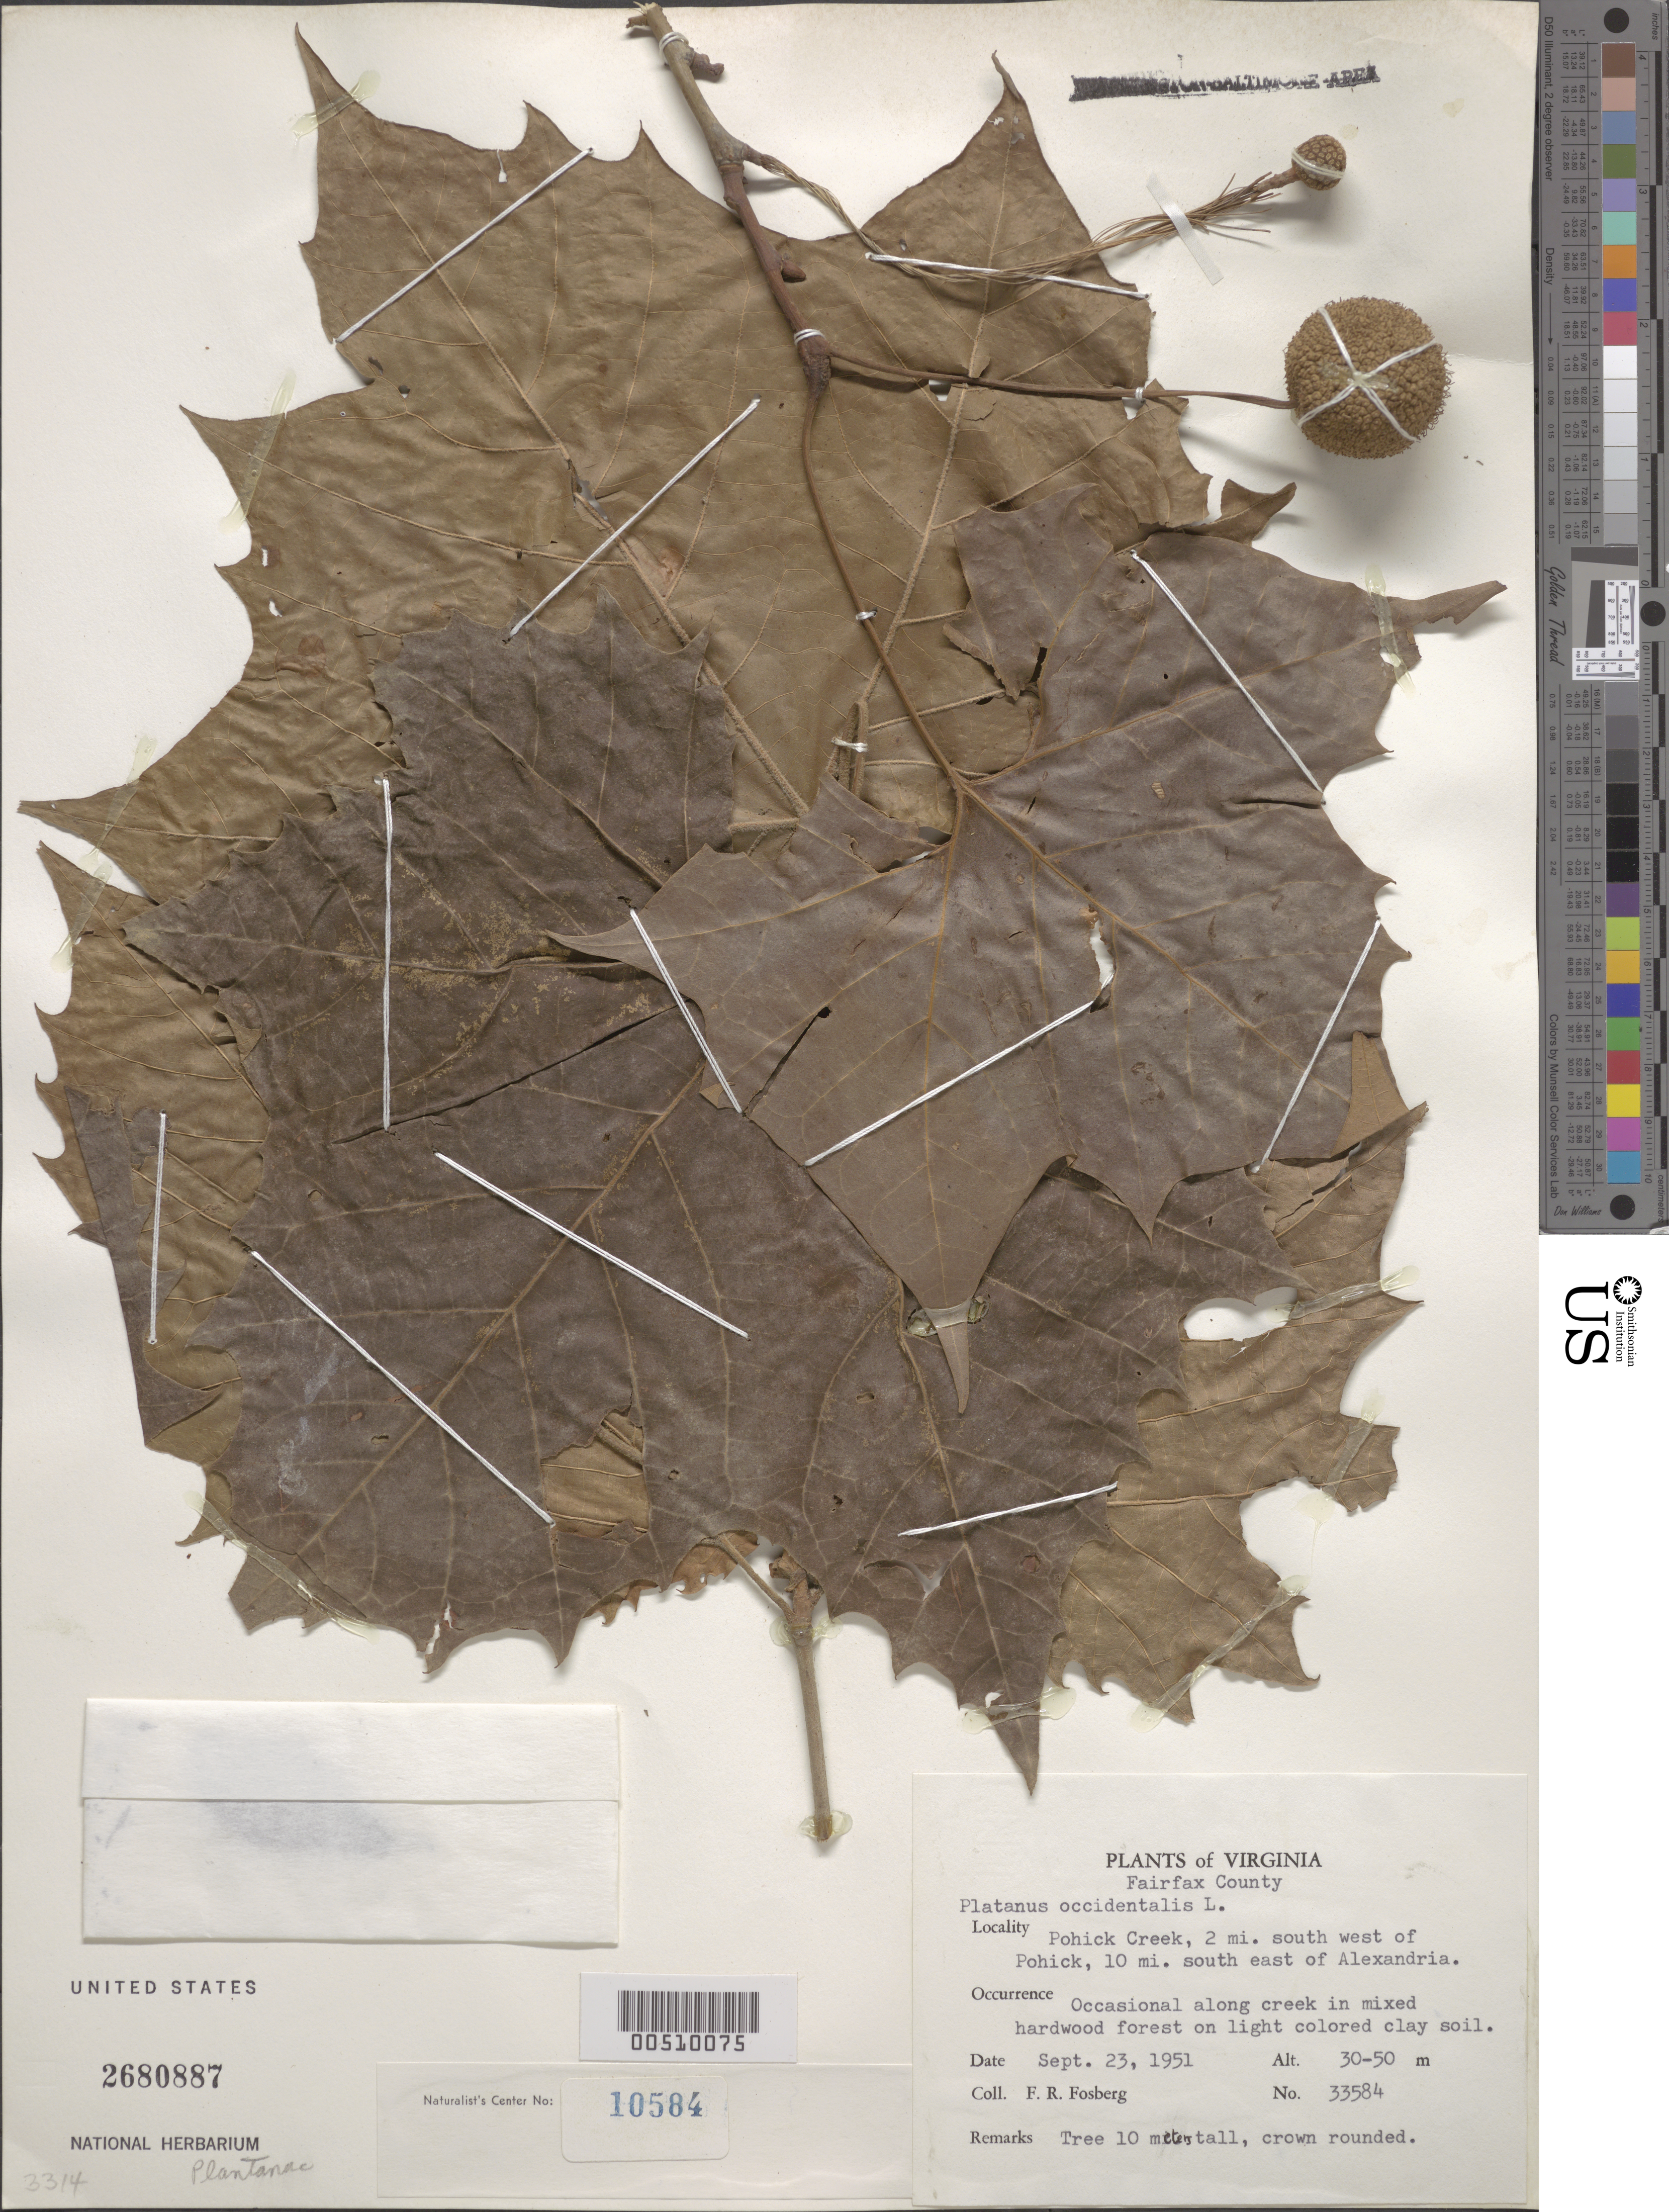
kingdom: Plantae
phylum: Tracheophyta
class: Magnoliopsida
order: Proteales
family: Platanaceae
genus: Platanus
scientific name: Platanus occidentalis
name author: L.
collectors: F. R. Fosberg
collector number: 33584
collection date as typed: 23 Sep 1951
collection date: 1951-09-23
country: United States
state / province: Virginia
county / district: Fairfax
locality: Pohick Creek, 2 mi. SW of Pohick, 10 mi. SE of Alexandria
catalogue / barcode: US 2680887